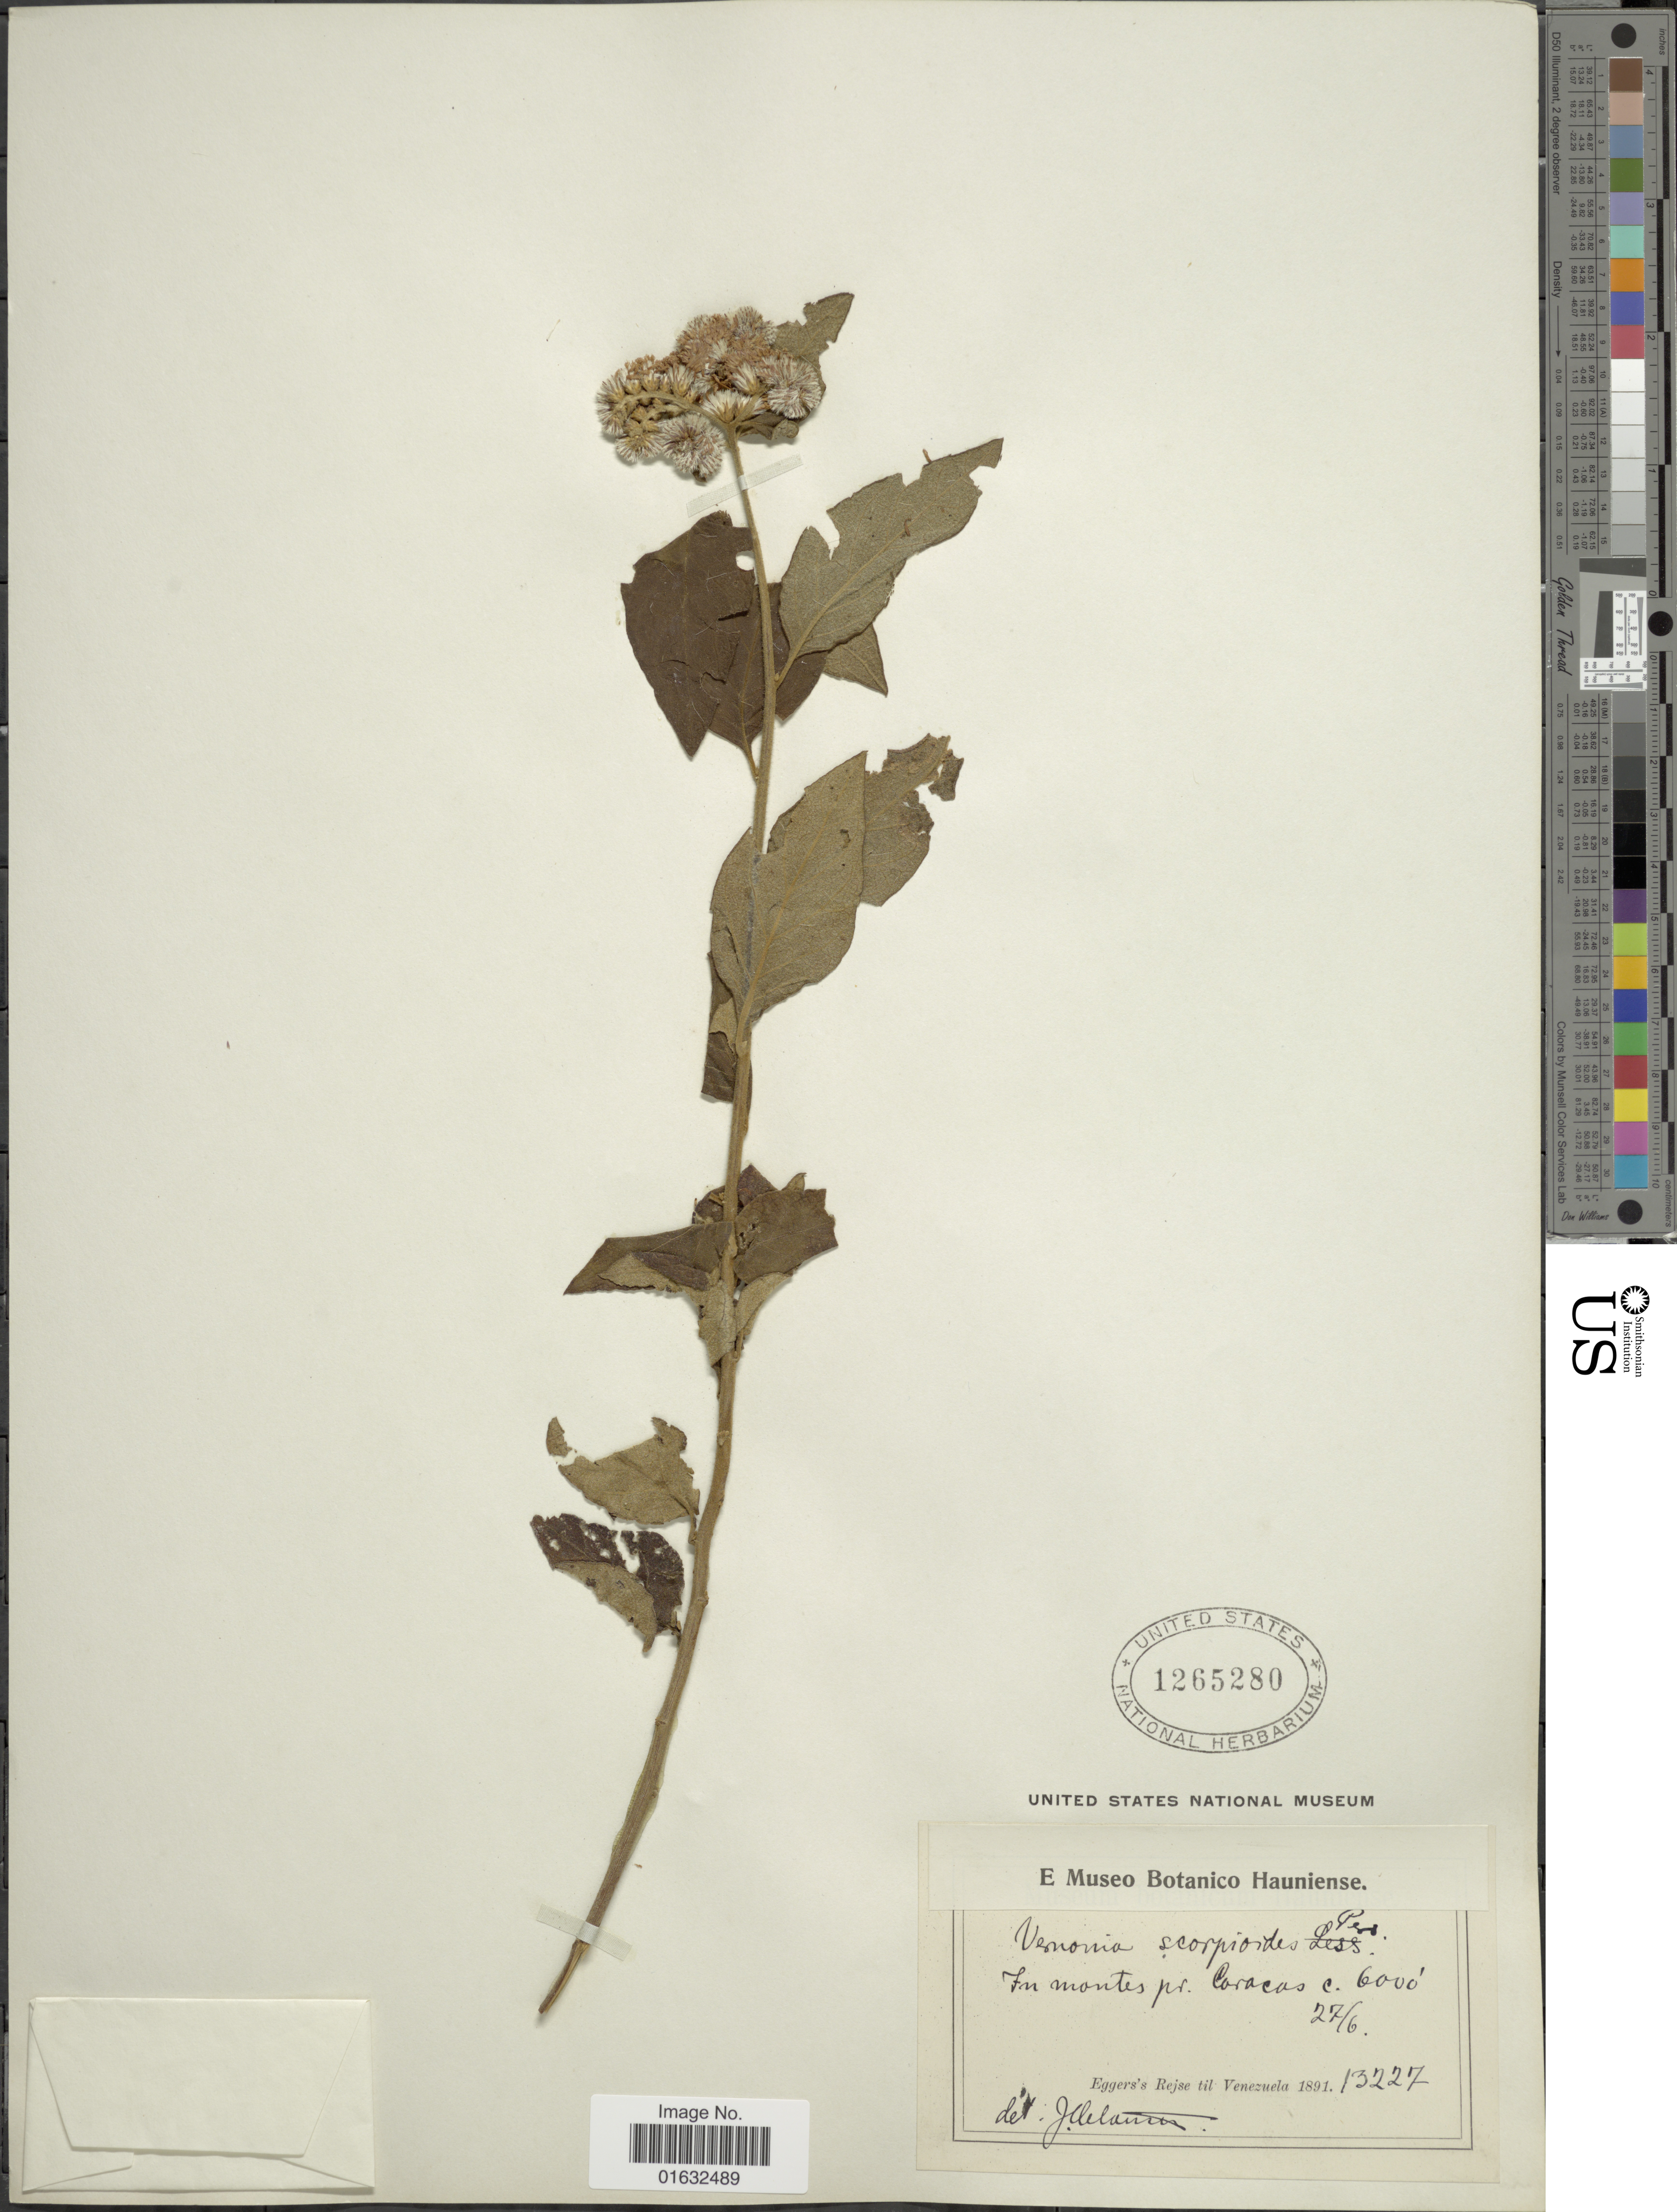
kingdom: Plantae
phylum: Tracheophyta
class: Magnoliopsida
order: Asterales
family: Asteraceae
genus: Cyrtocymura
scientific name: Cyrtocymura scorpioides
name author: (Lam.) H. Rob.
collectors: -. Eggers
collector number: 13227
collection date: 1891-06-27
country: Venezuela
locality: In montes pr. Caracas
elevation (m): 1829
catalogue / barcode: US 1265280